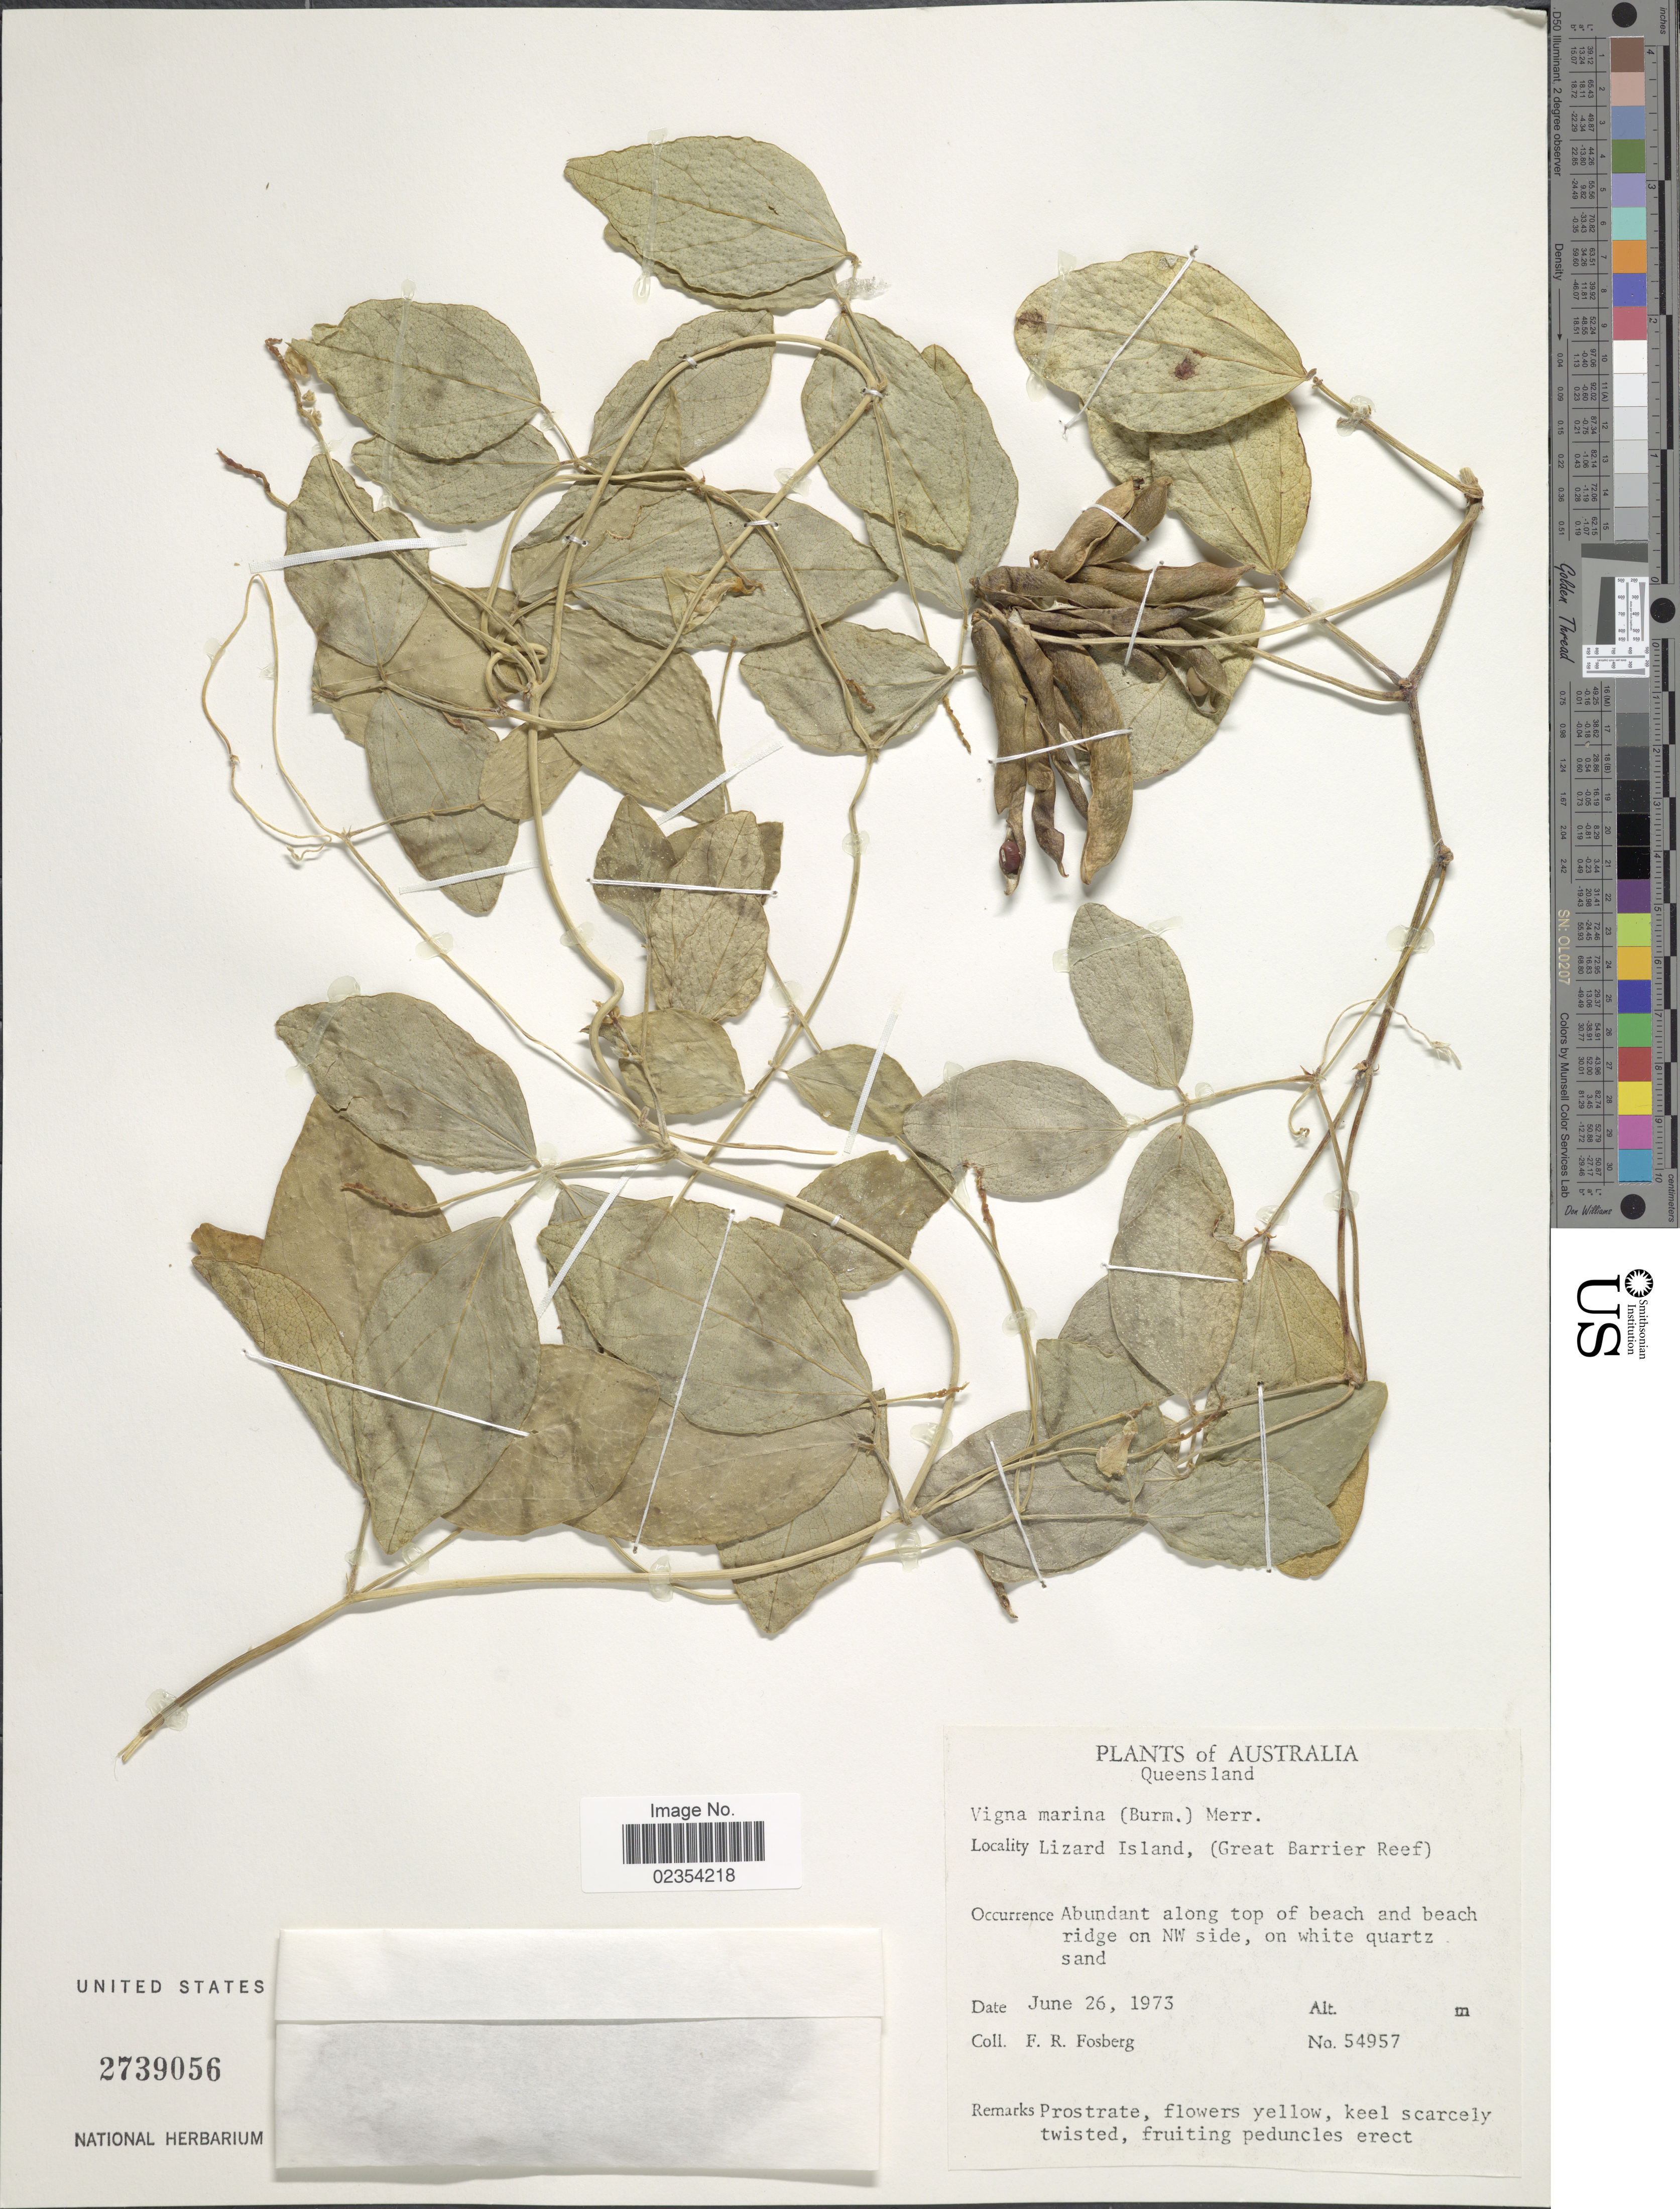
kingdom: Plantae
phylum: Tracheophyta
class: Magnoliopsida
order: Fabales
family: Fabaceae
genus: Vigna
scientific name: Vigna marina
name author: (Burm.) Merr.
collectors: F. R. Fosberg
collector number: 54957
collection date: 1973-06-26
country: Australia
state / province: Queensland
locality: Lizard Island, (Great Barrier Reef), abundant along top of beach and beach ridge on NW side.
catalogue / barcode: US 2739056